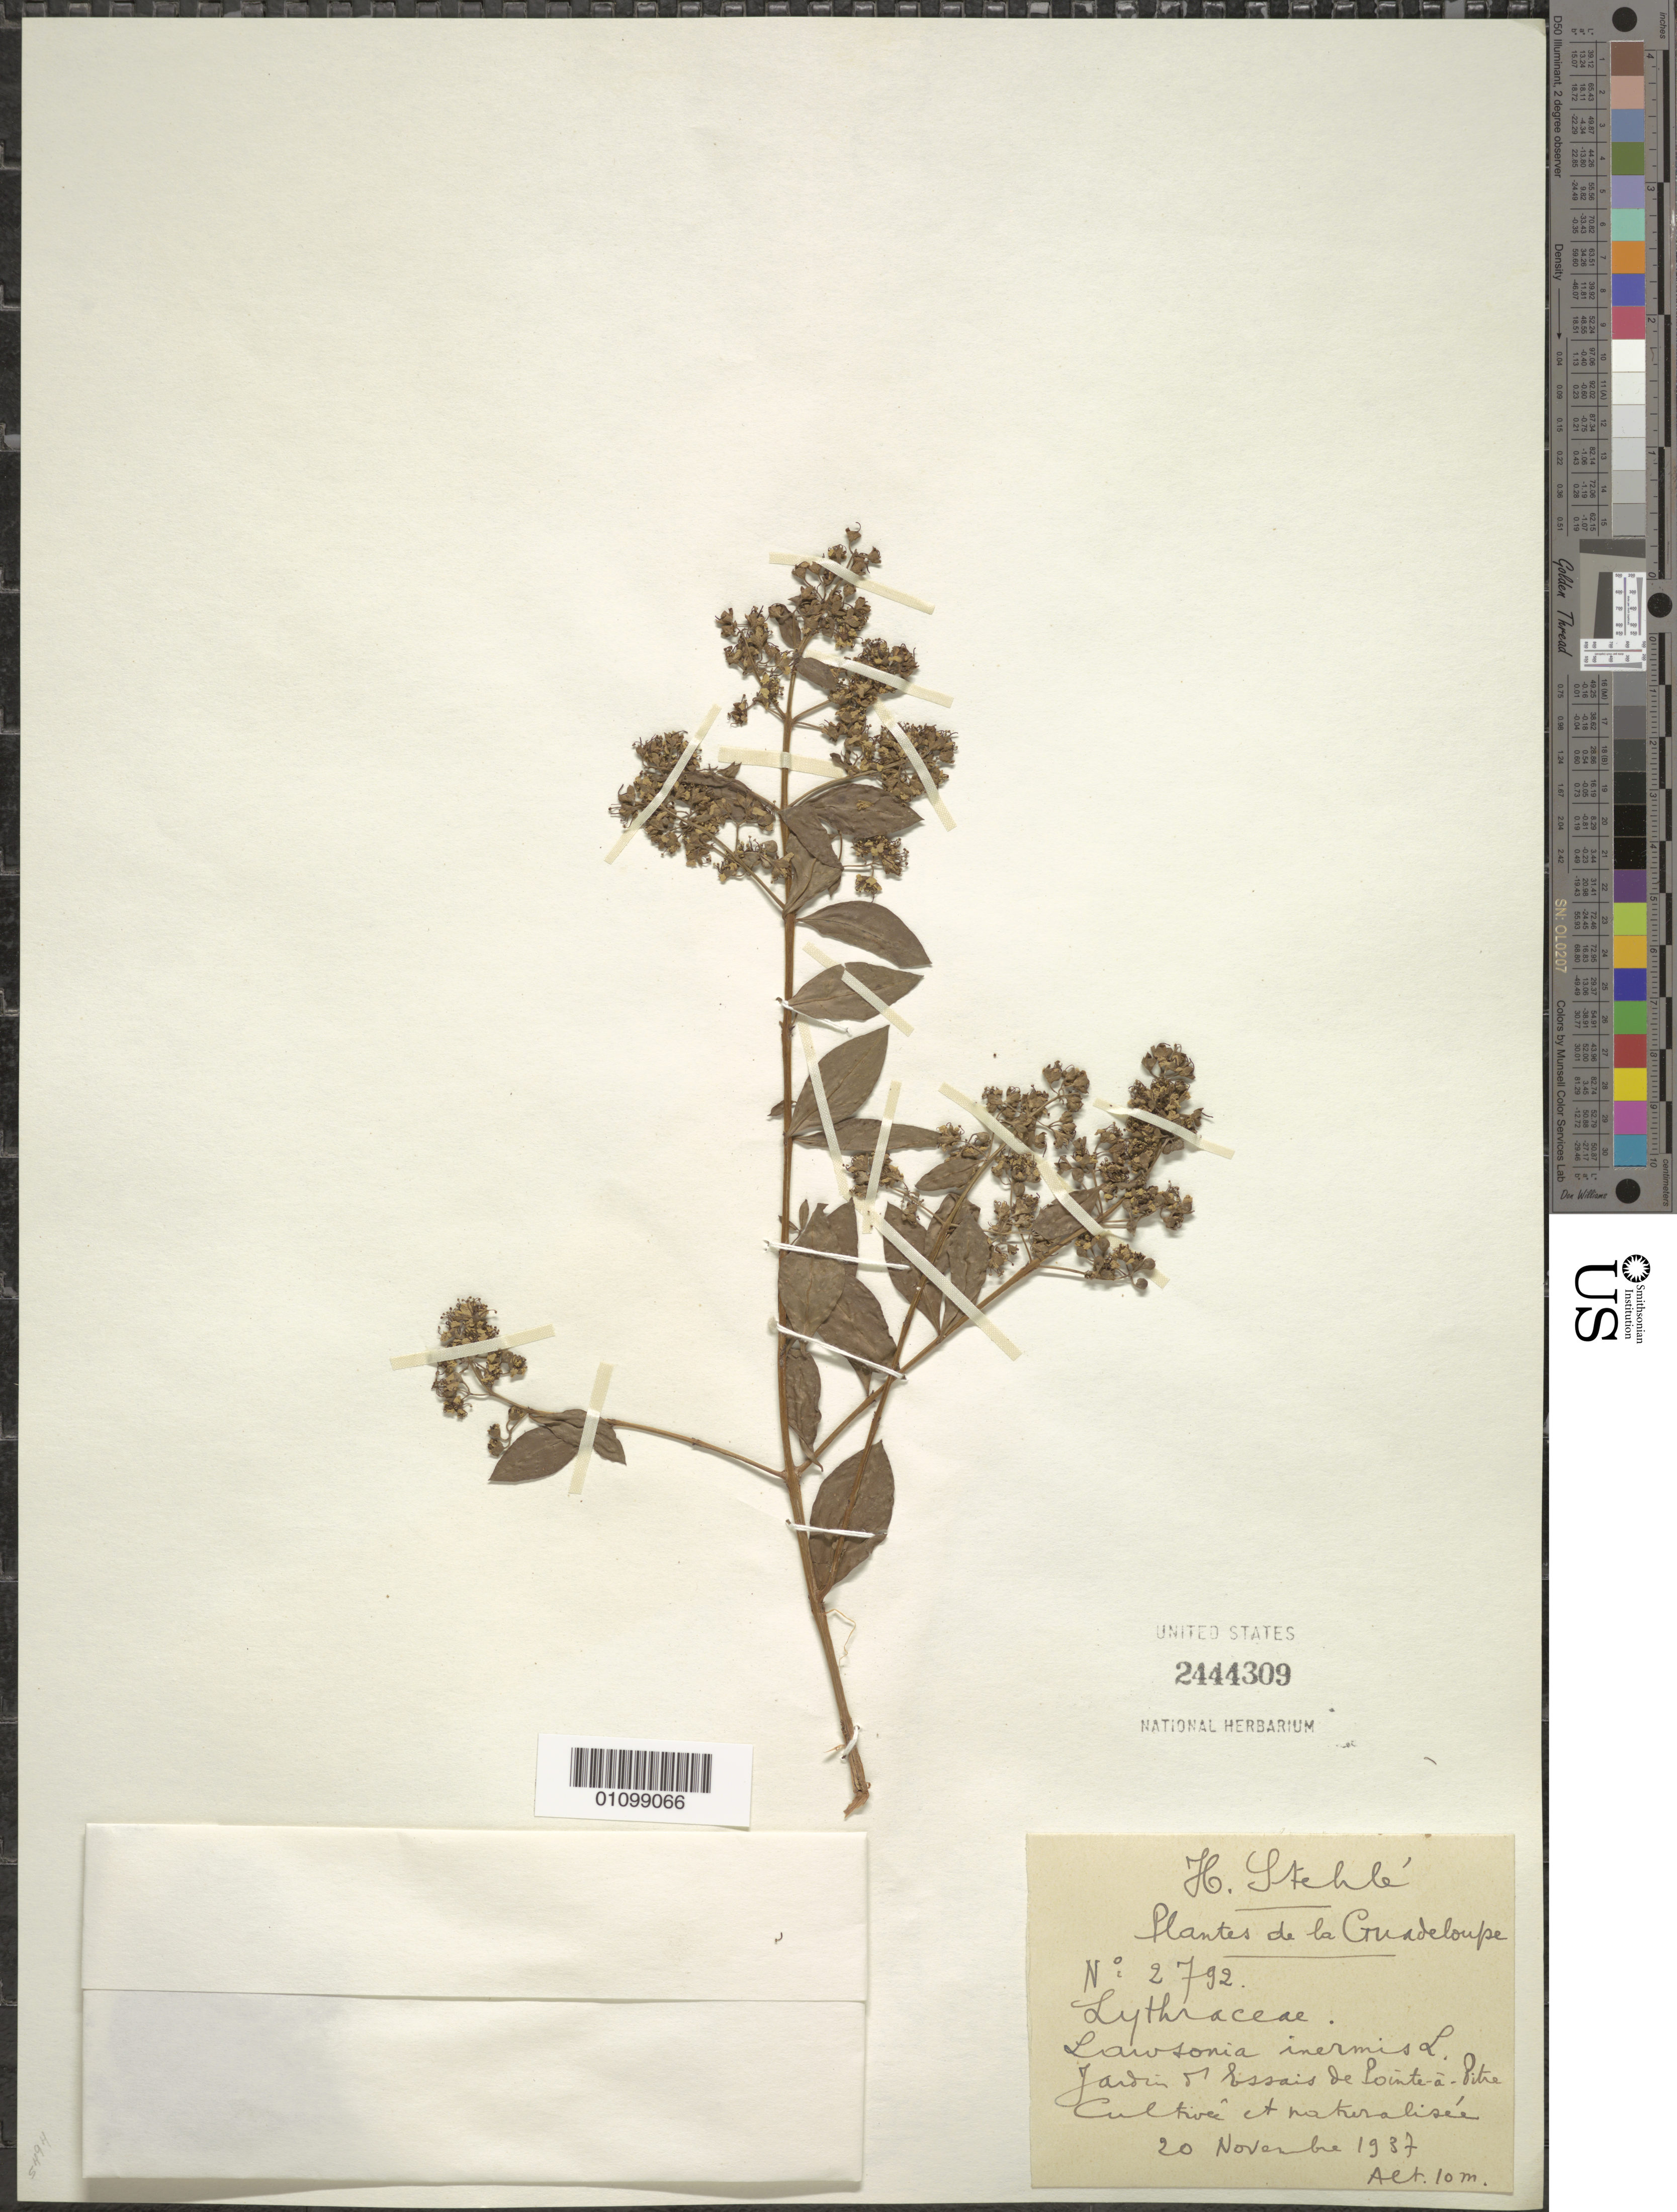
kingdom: Plantae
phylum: Tracheophyta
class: Magnoliopsida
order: Myrtales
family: Lythraceae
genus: Lawsonia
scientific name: Lawsonia inermis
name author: L.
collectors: H. Stehlé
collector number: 2792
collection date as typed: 20 Nov 1937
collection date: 1937-11-20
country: Guadeloupe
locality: Garden of Issaid de Pointe a Pitre.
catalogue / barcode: US 2444309